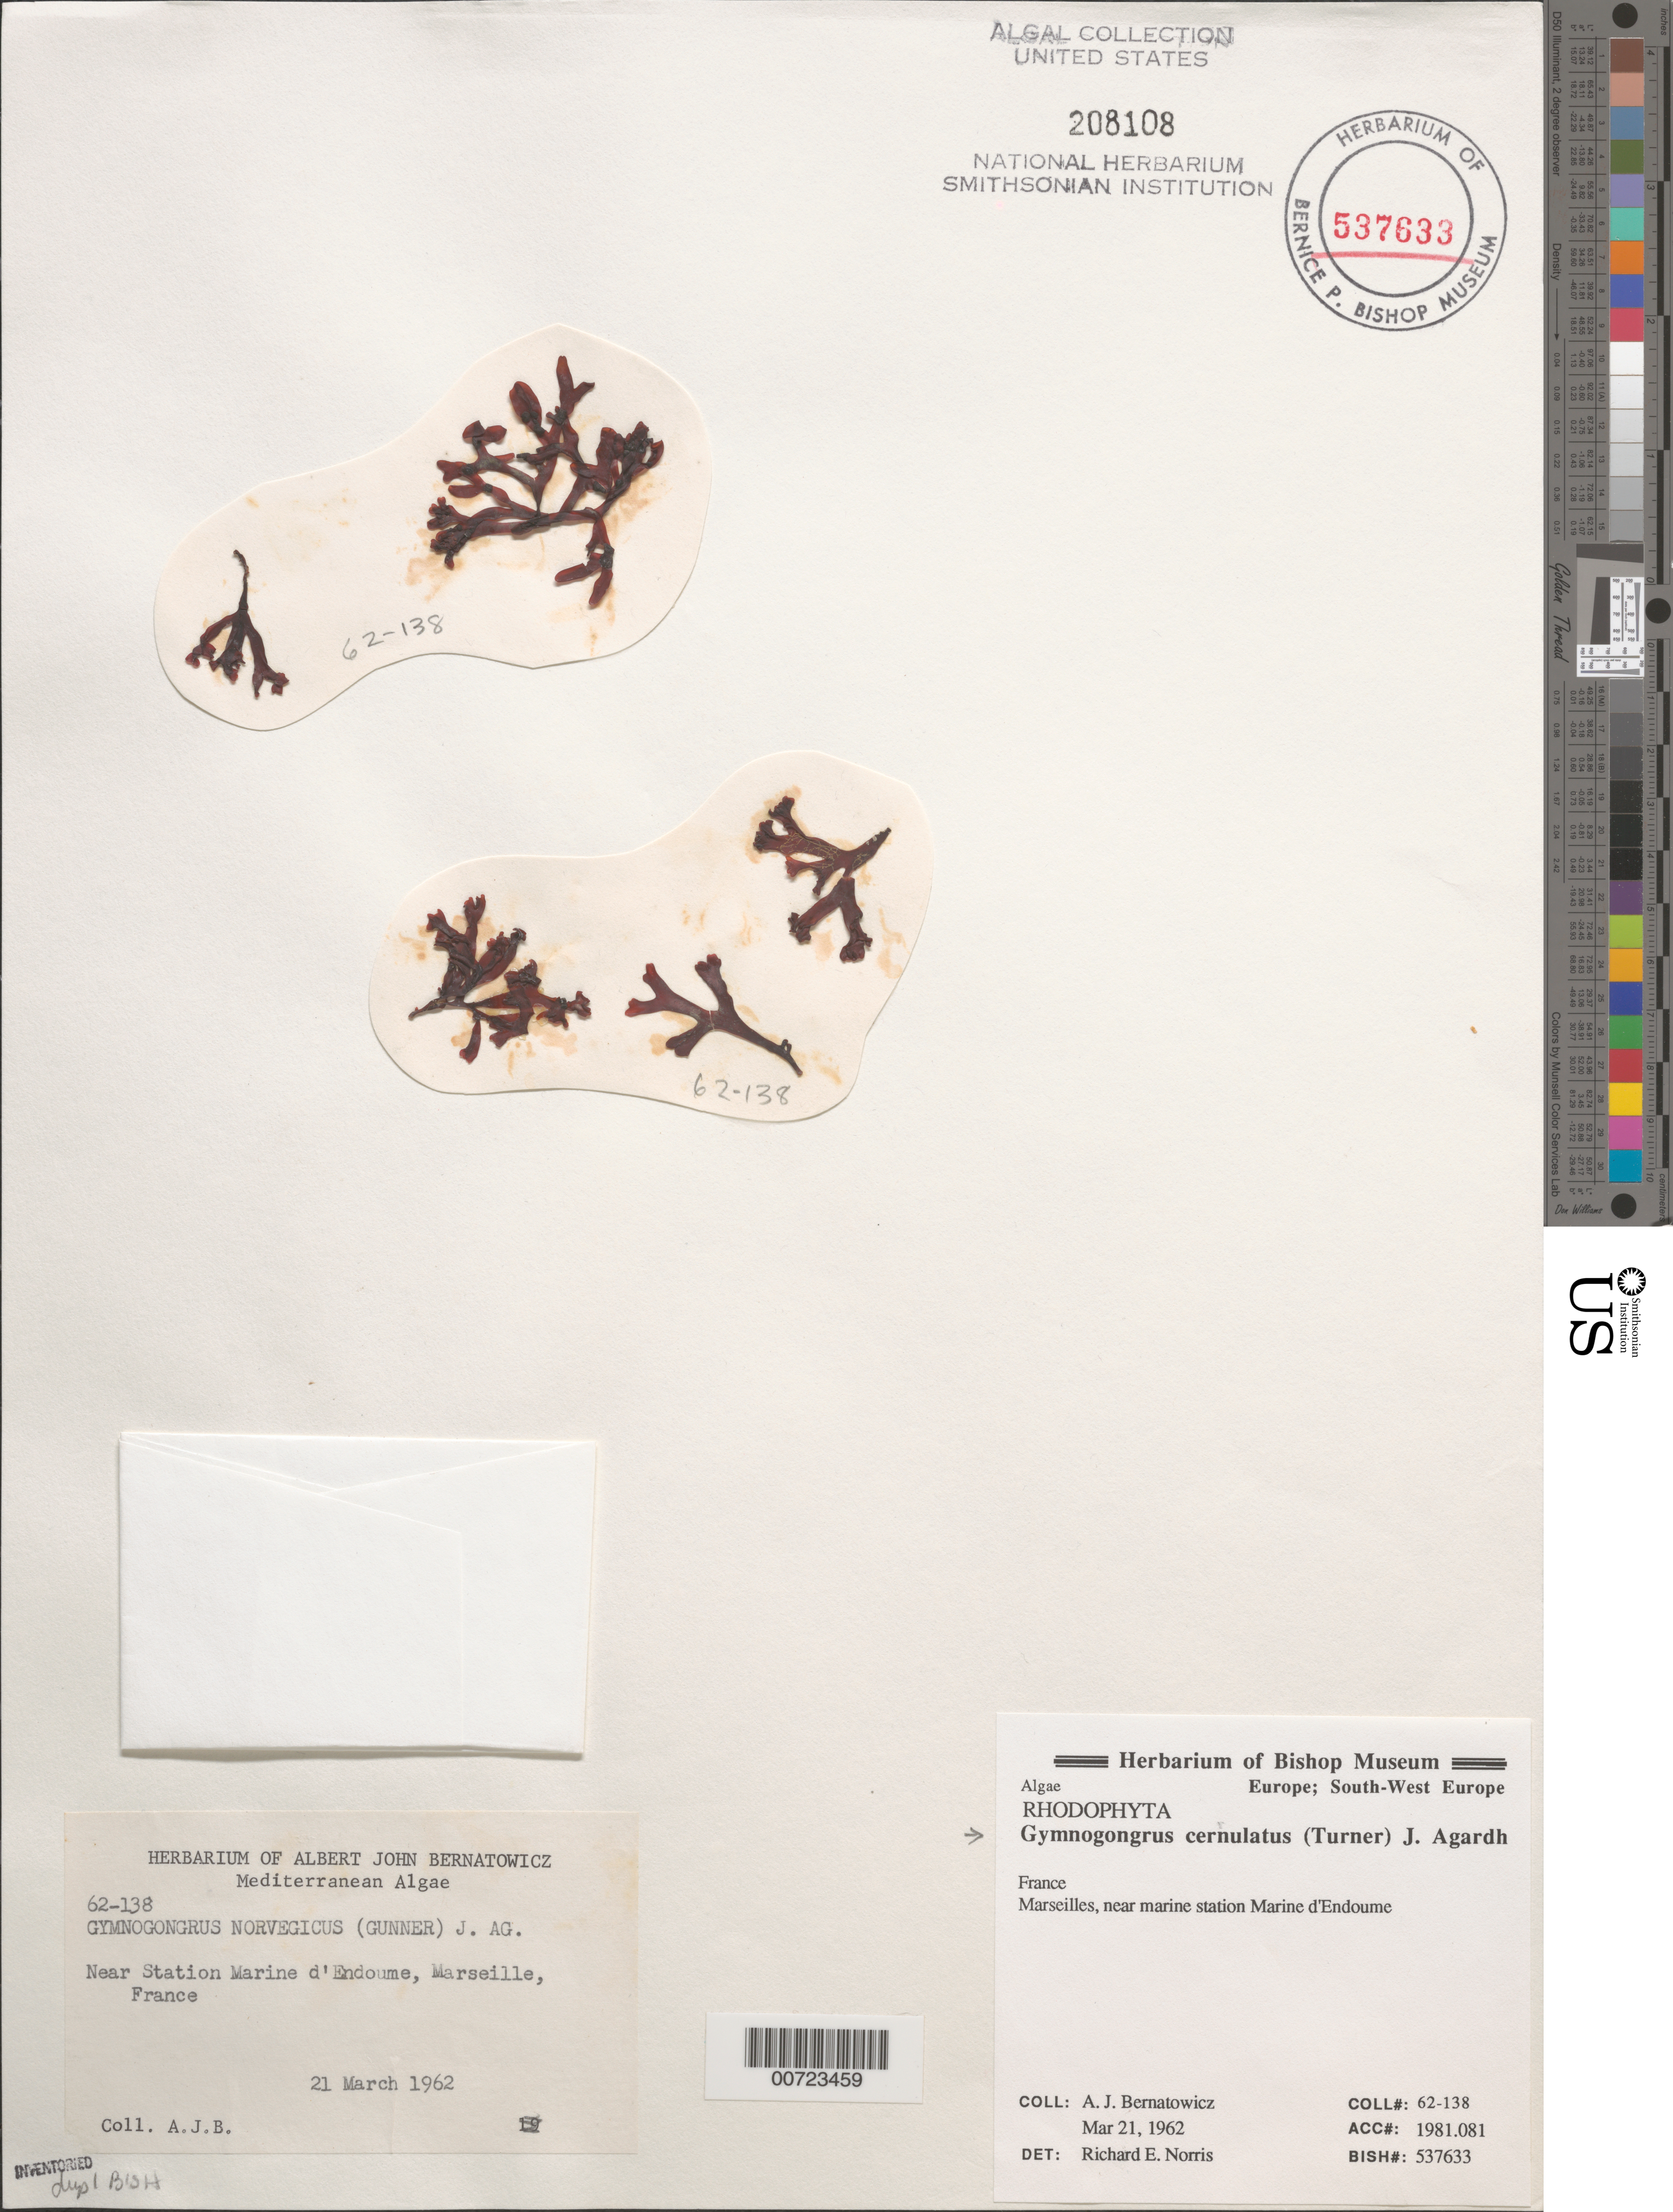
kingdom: Plantae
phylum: Rhodophyta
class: Florideophyceae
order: Gigartinales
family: Phyllophoraceae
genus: Gymnogongrus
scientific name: Gymnogongrus cernulatus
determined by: Norris, R. E.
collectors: A. Bernatowicz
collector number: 62-138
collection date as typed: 21 Mar 1962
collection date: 1962-03-21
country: France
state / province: Provence-Alpes-Côte d'Azur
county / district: Bouches-Du-Rhône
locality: Marseille, near Station Marine d'Endoume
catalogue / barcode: US 208108